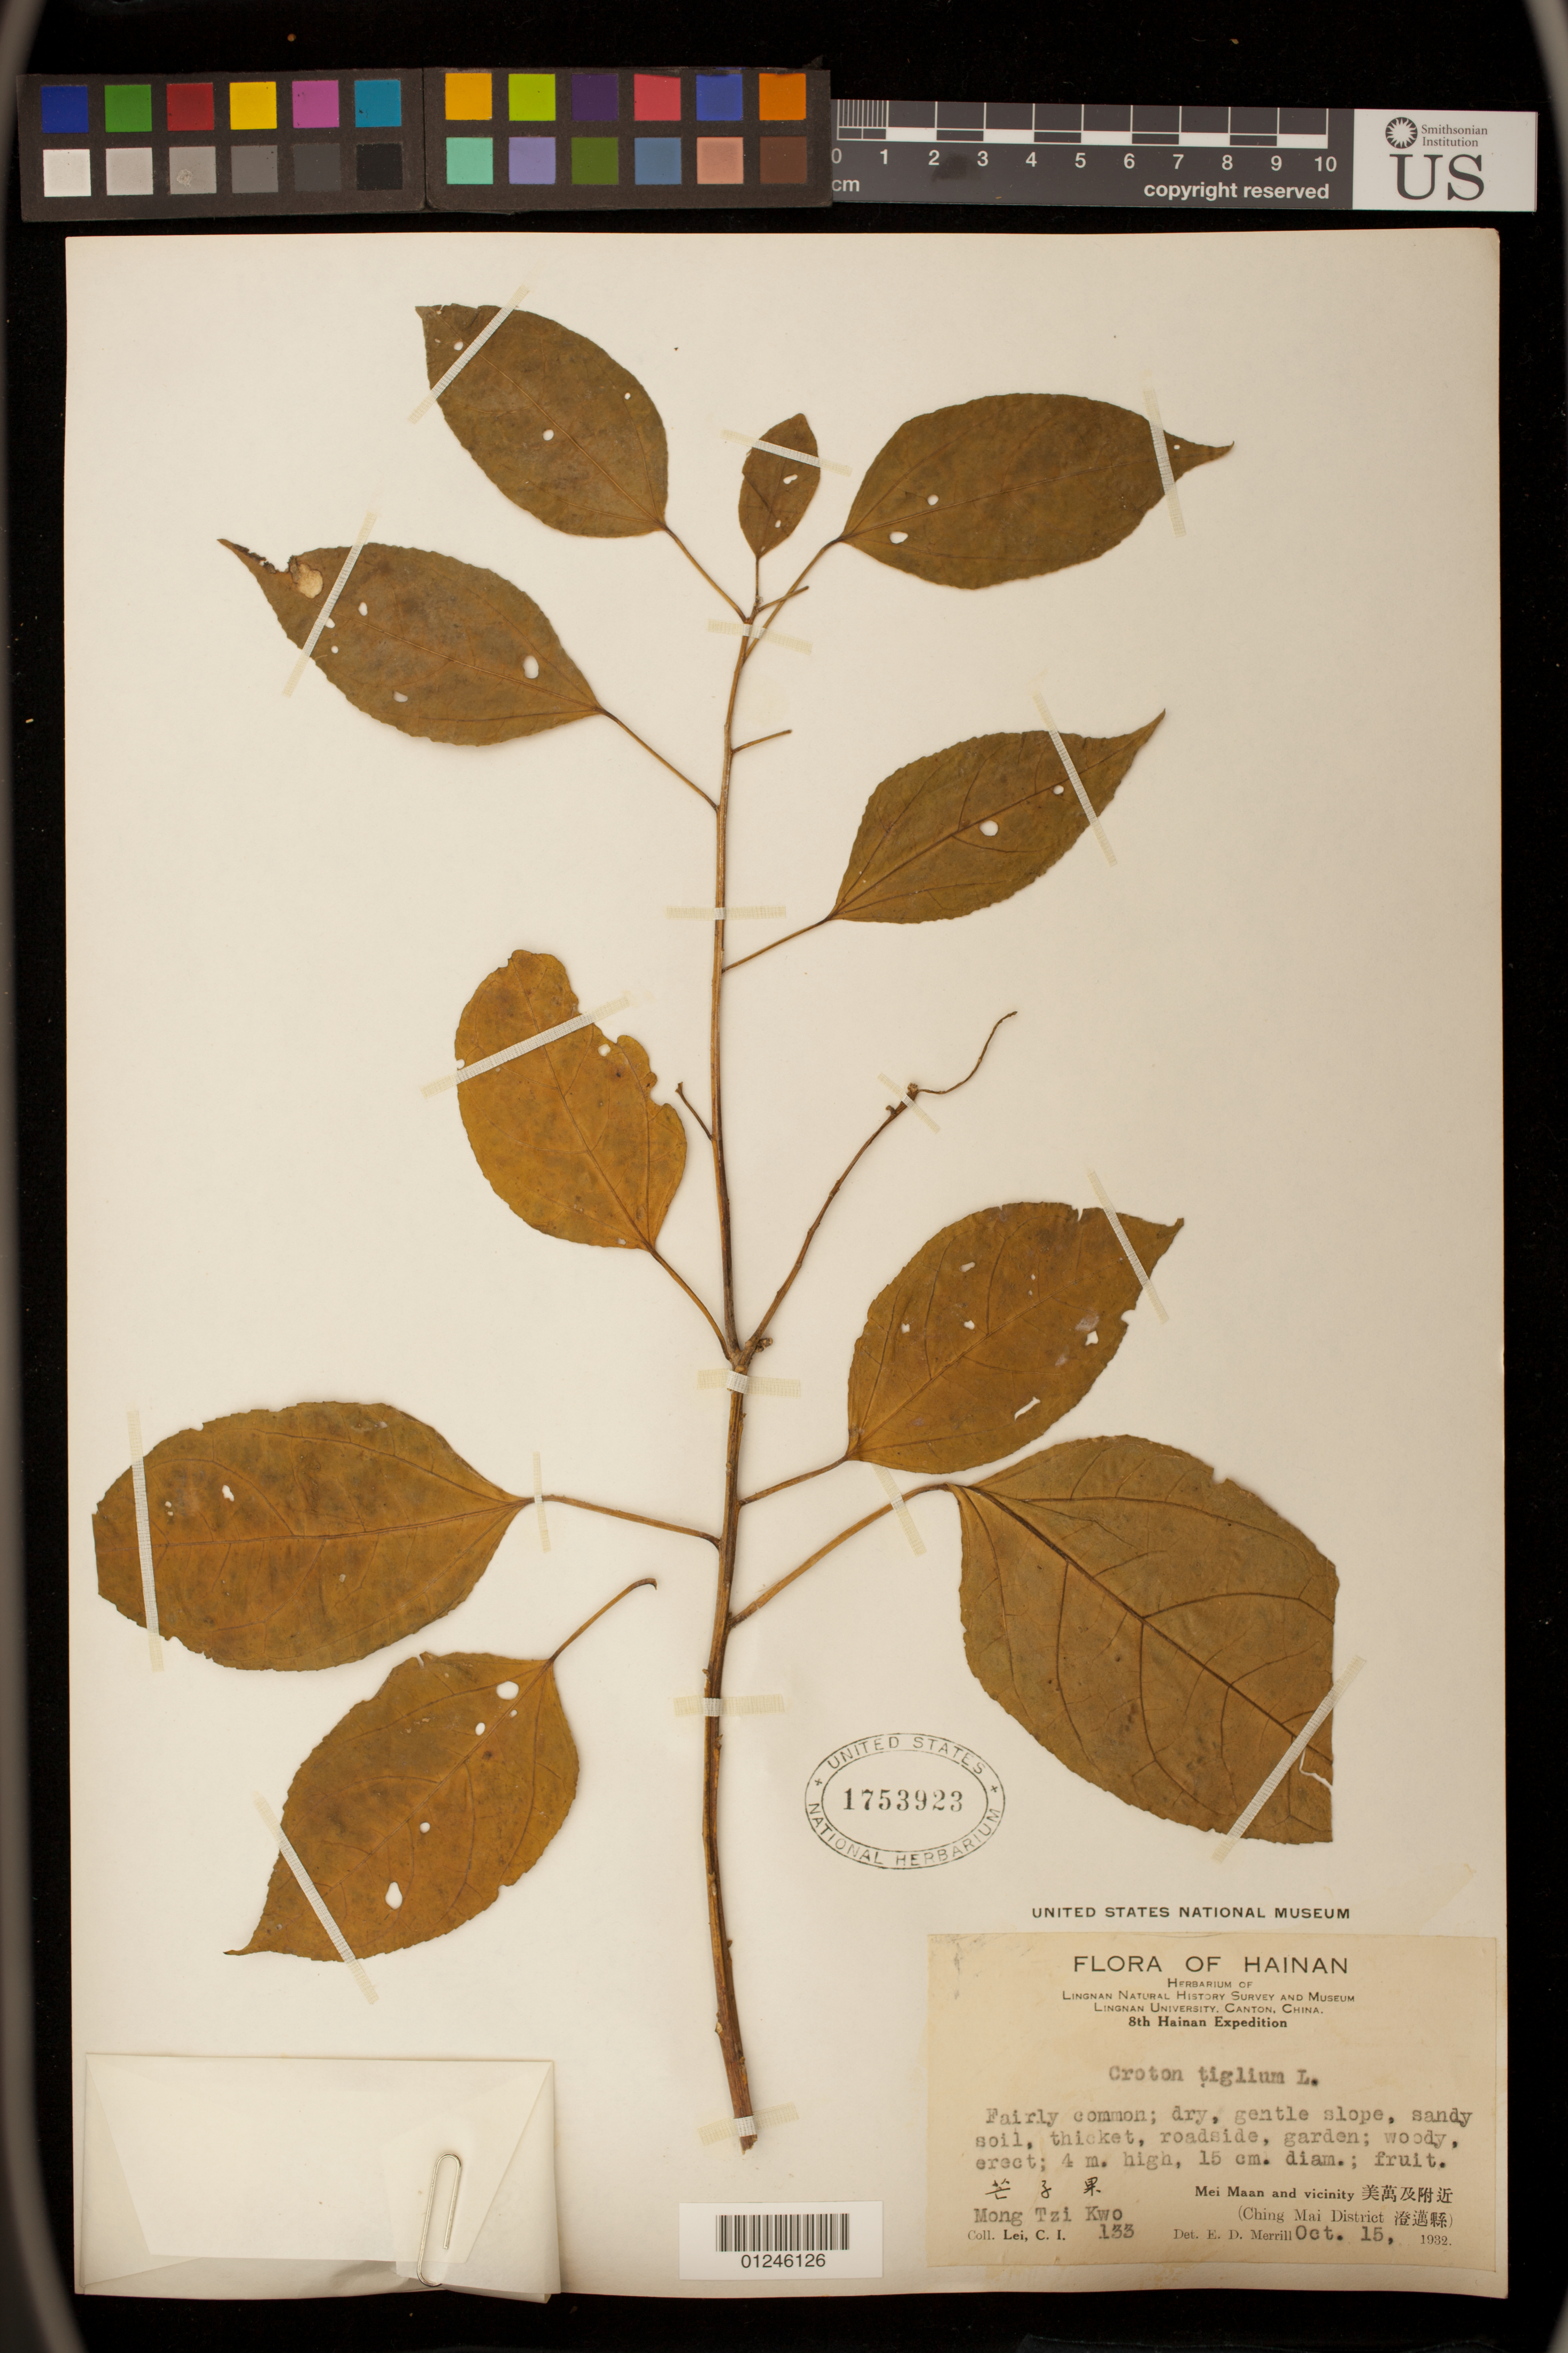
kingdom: Plantae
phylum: Tracheophyta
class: Magnoliopsida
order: Malpighiales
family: Euphorbiaceae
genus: Croton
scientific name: Croton tiglium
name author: L.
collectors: C. I. Lei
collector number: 133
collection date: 1932-10-15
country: China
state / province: Hainan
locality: Mei Maan and vicinity; Ching Mai District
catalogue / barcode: US 1753923